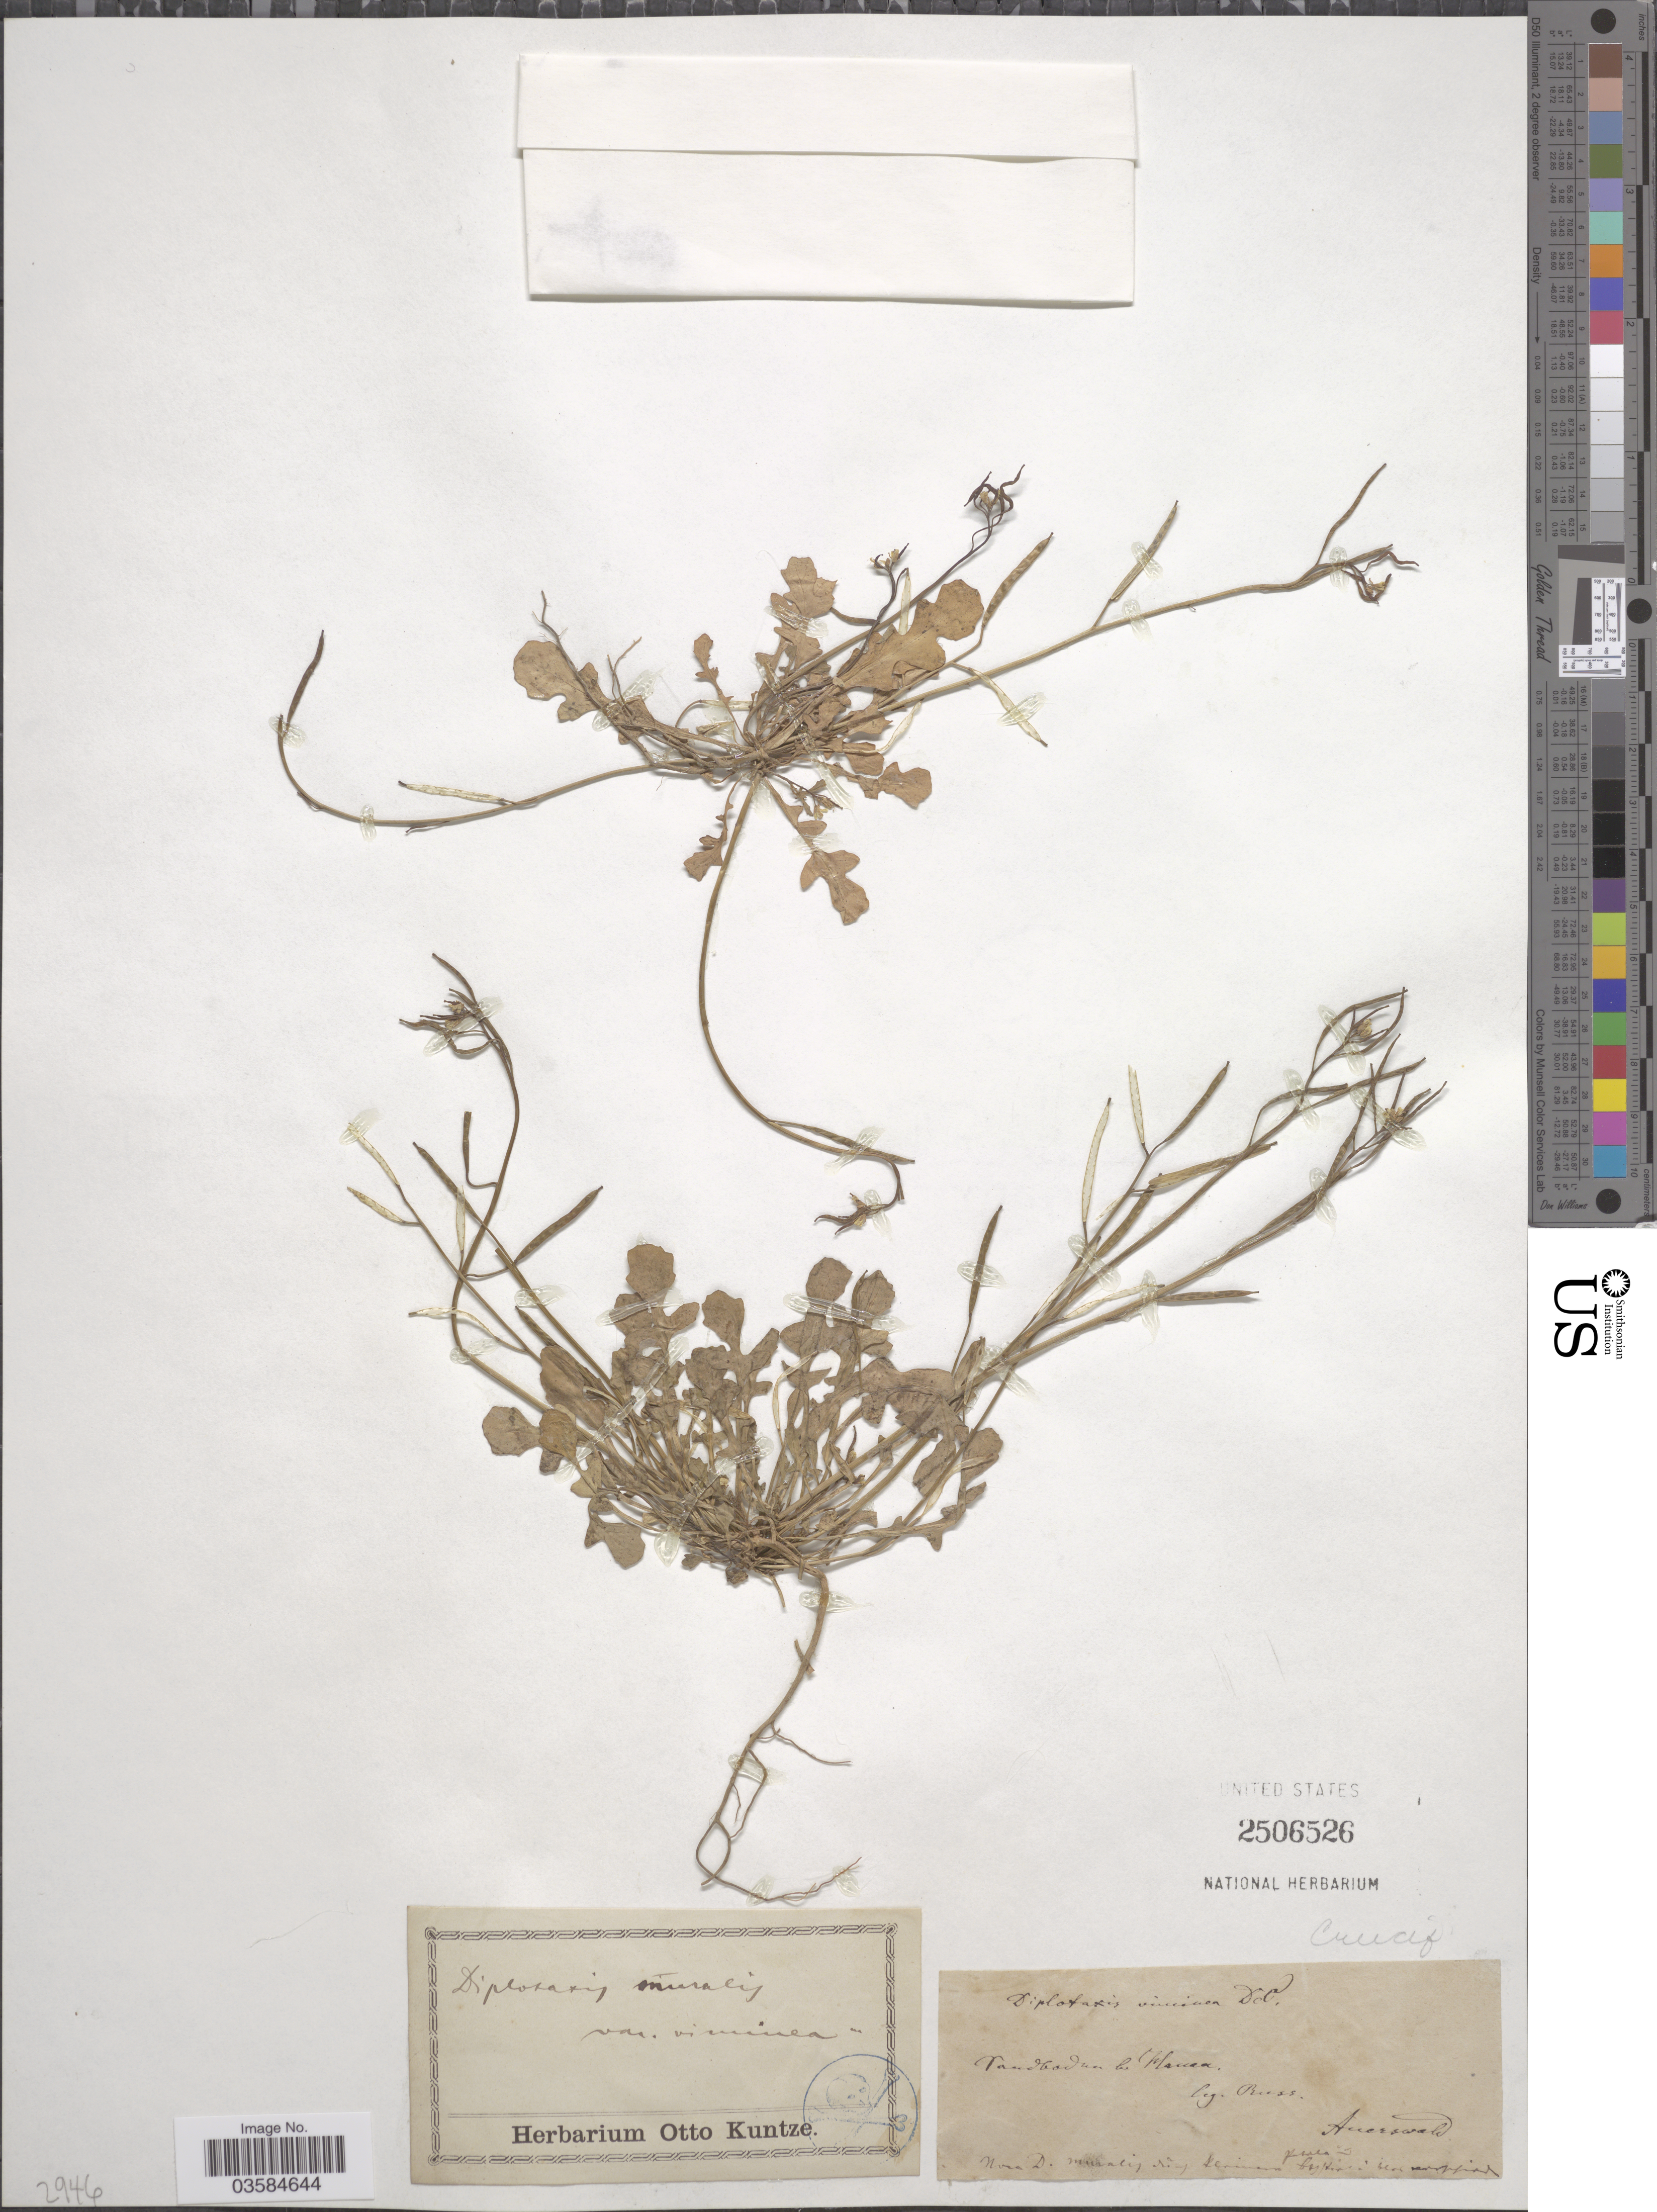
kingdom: Plantae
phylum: Tracheophyta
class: Magnoliopsida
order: Brassicales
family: Brassicaceae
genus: Diplotaxis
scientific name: Diplotaxis muralis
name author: (L.) DC.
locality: Vandboden bei Hauer. [interpreted]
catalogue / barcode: US 2506526